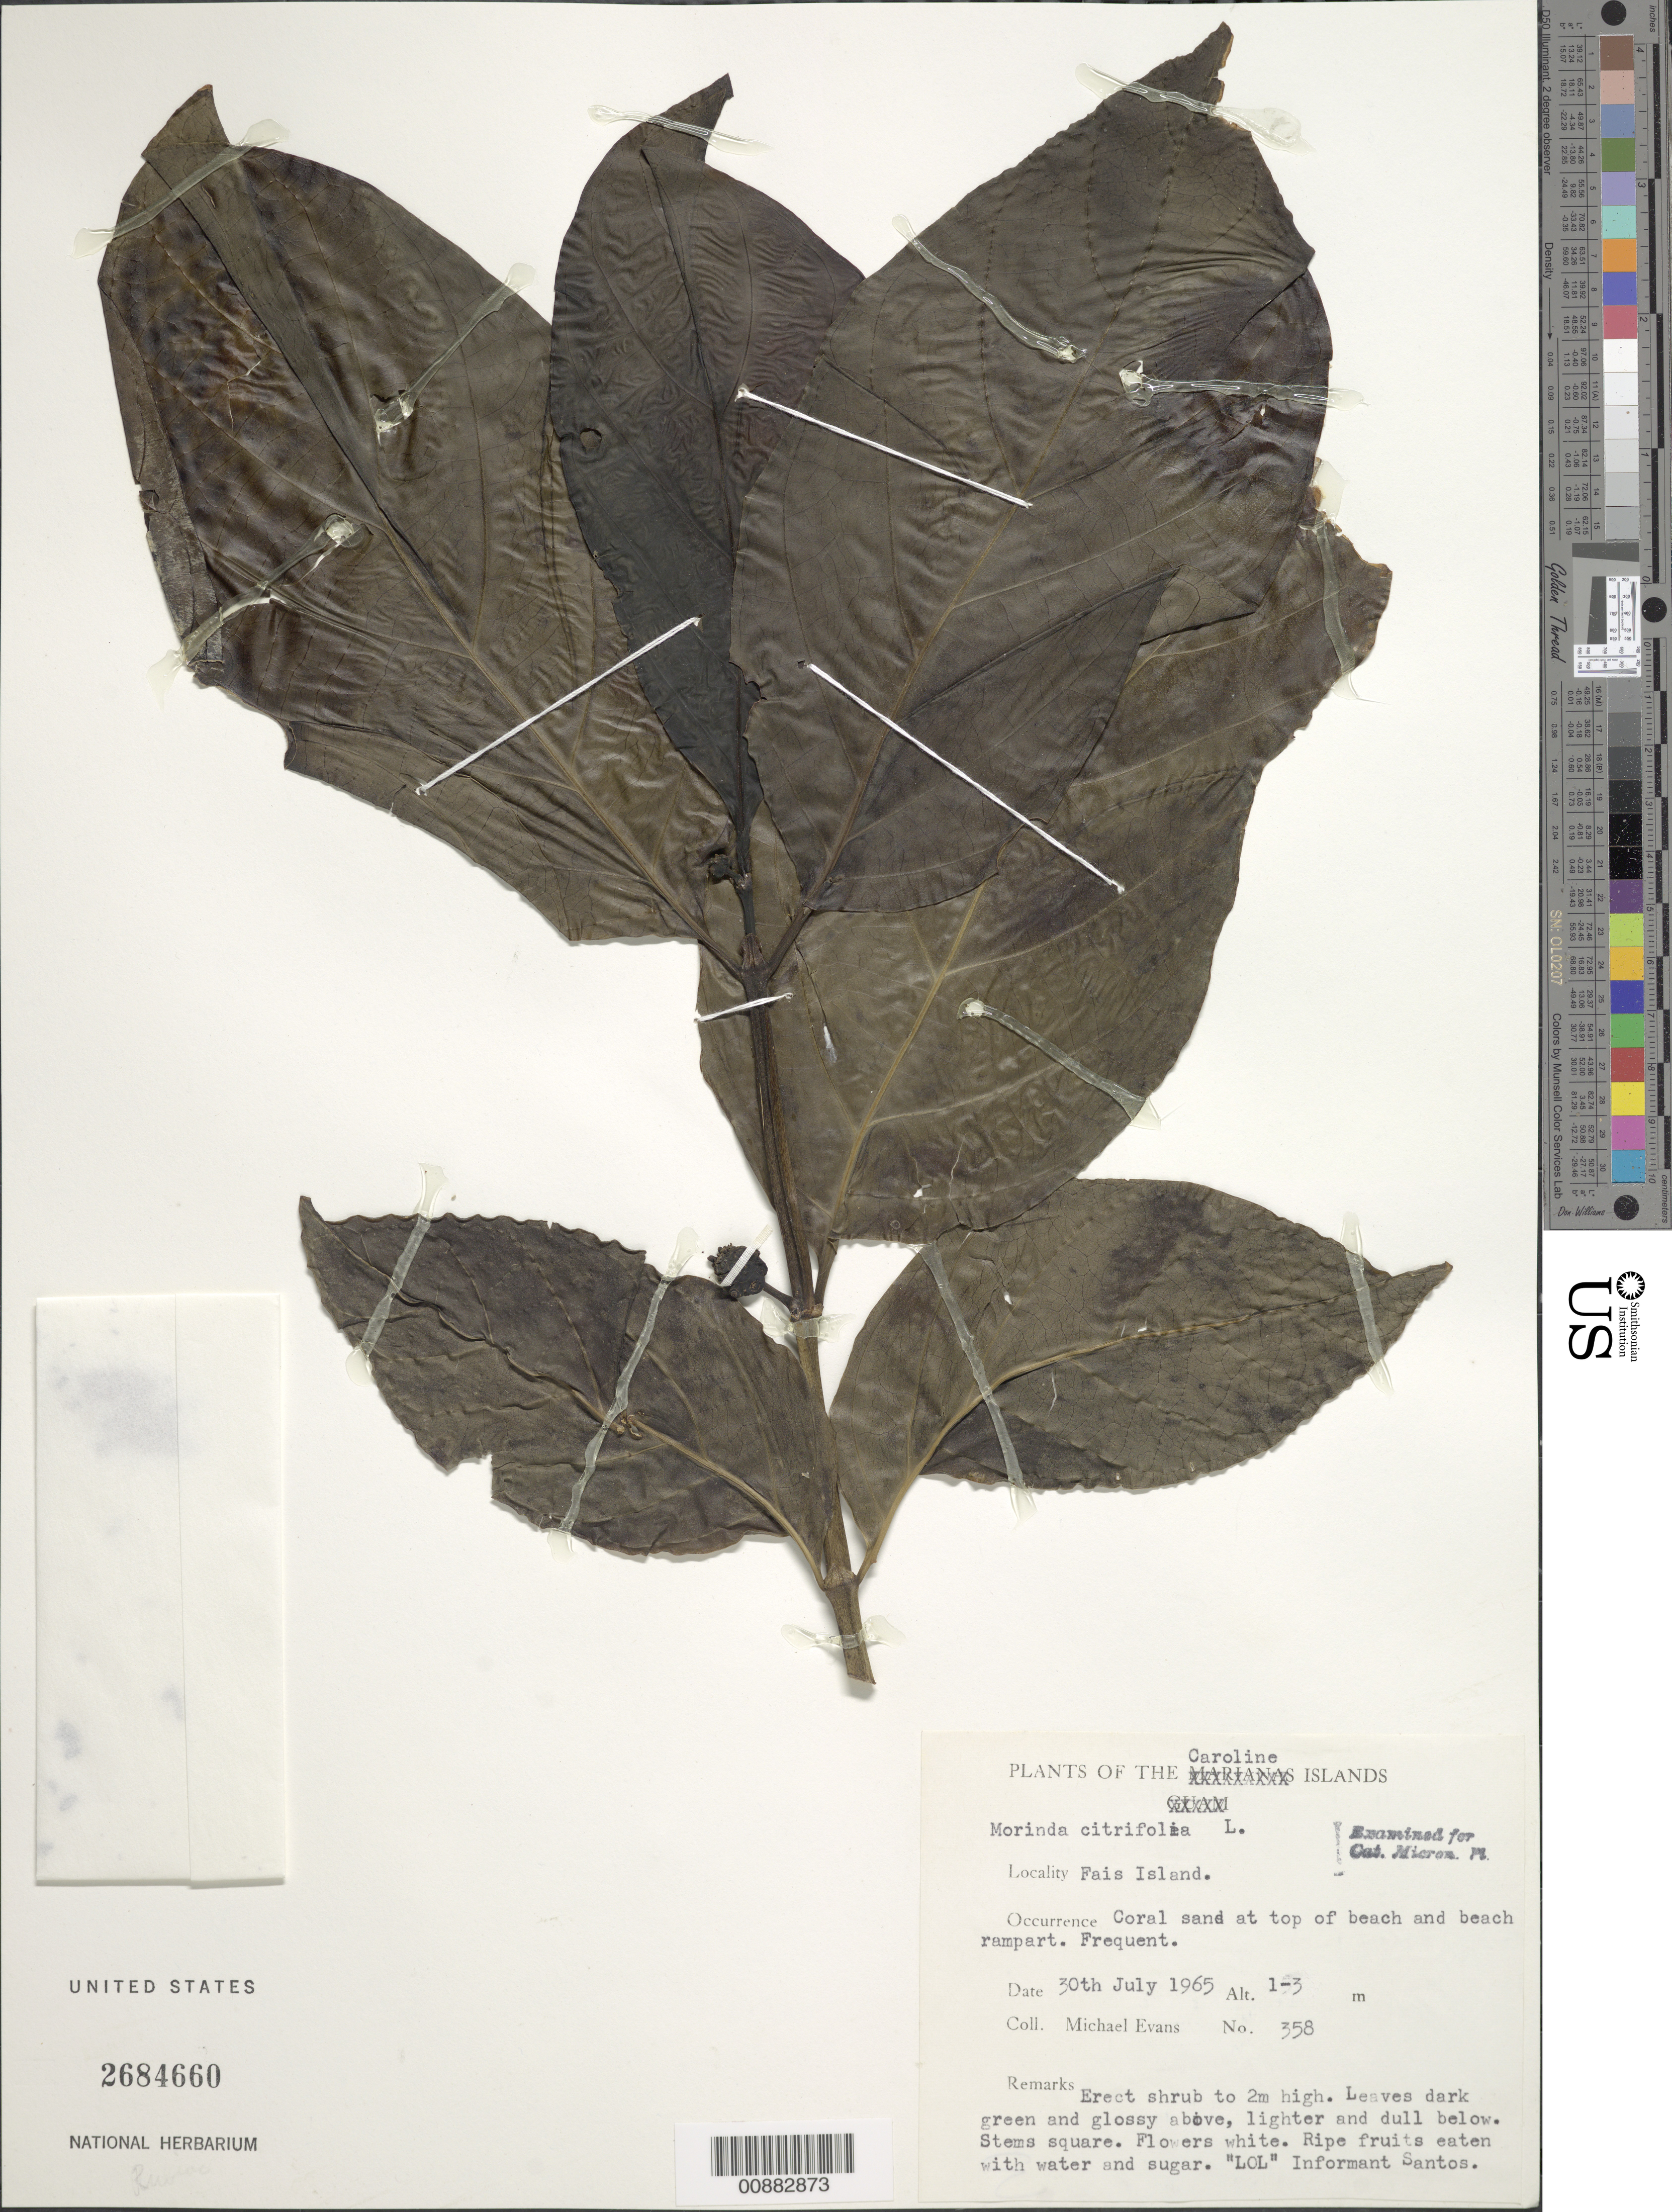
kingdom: Plantae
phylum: Tracheophyta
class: Magnoliopsida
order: Gentianales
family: Rubiaceae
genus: Morinda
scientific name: Morinda citrifolia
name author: L.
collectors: M. Evans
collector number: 358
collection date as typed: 30 Jul 1965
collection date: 1965-07-30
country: Micronesia, Federated States of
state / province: Yap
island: Fais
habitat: Coral sand at top of beach and beach rampart. Frequent.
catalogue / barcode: US 2684660